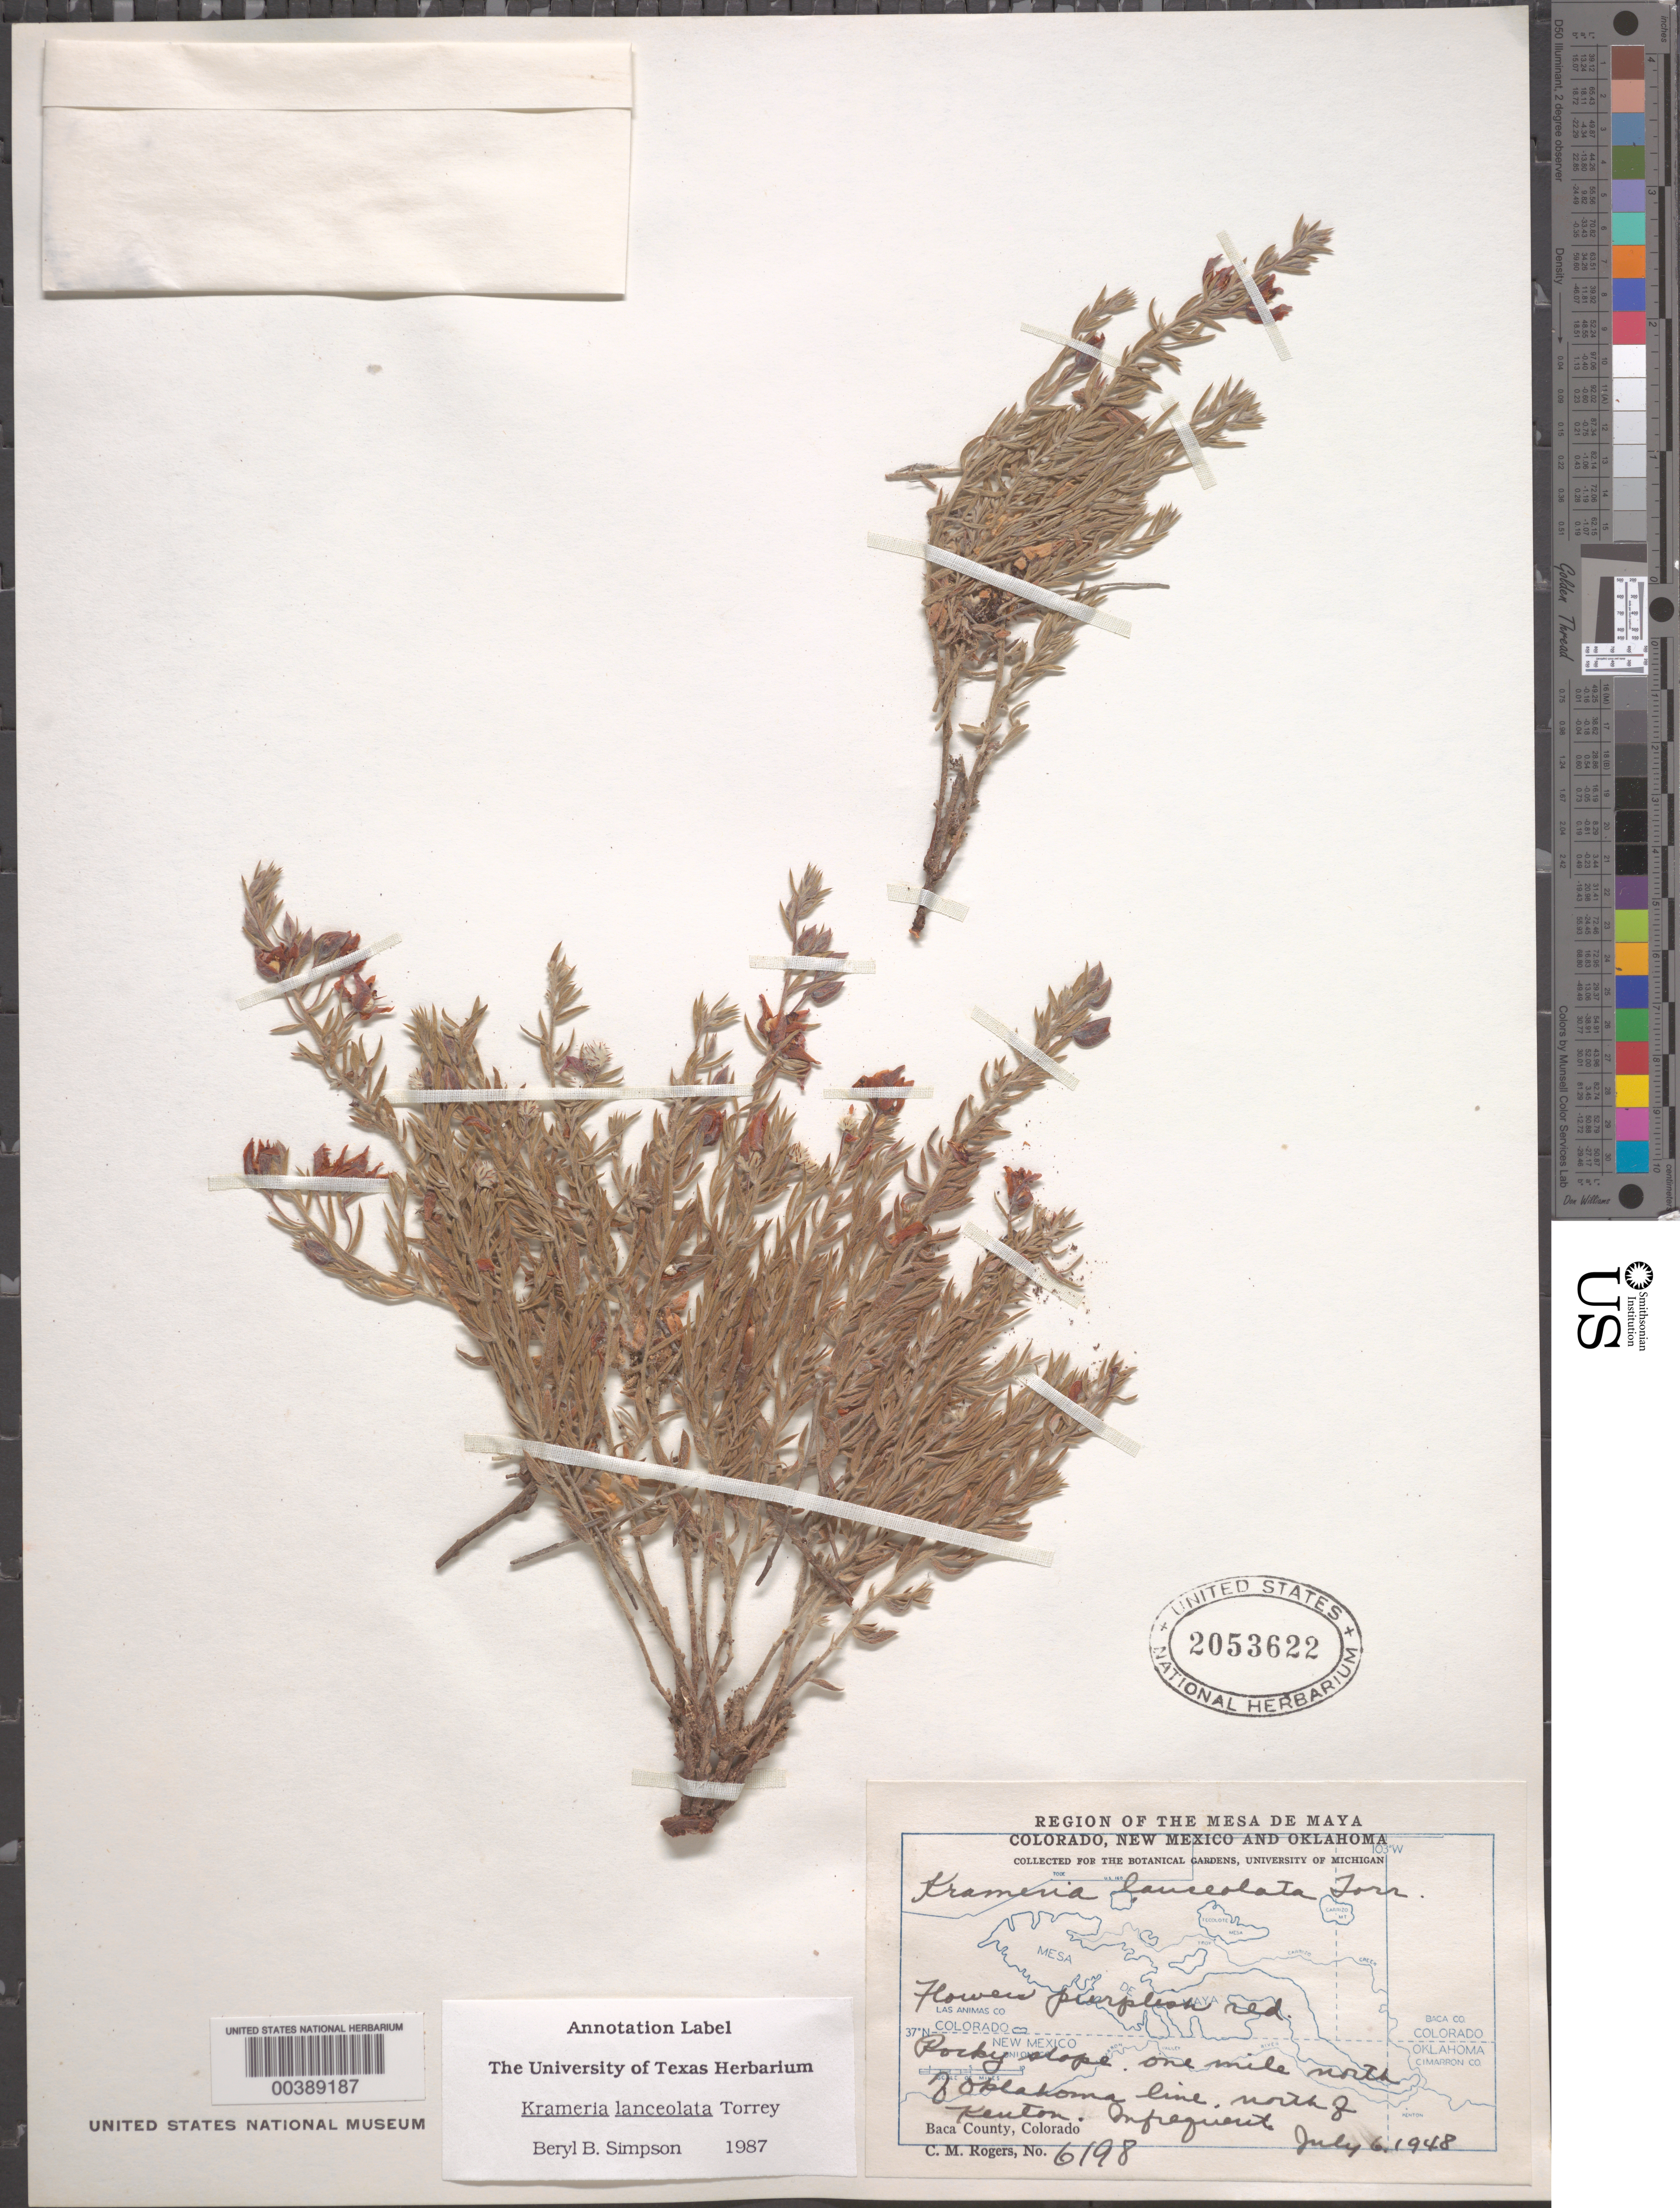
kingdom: Plantae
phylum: Tracheophyta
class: Magnoliopsida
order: Zygophyllales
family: Krameriaceae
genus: Krameria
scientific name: Krameria lanceolata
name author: Torr.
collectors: C. M. Rogers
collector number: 6198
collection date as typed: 06 Jul 1948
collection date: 1948-07-06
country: United States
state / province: Colorado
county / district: Baca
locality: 1 mi n of oklahoma line; n of kenton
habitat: Rocky slope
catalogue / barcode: US 2053622